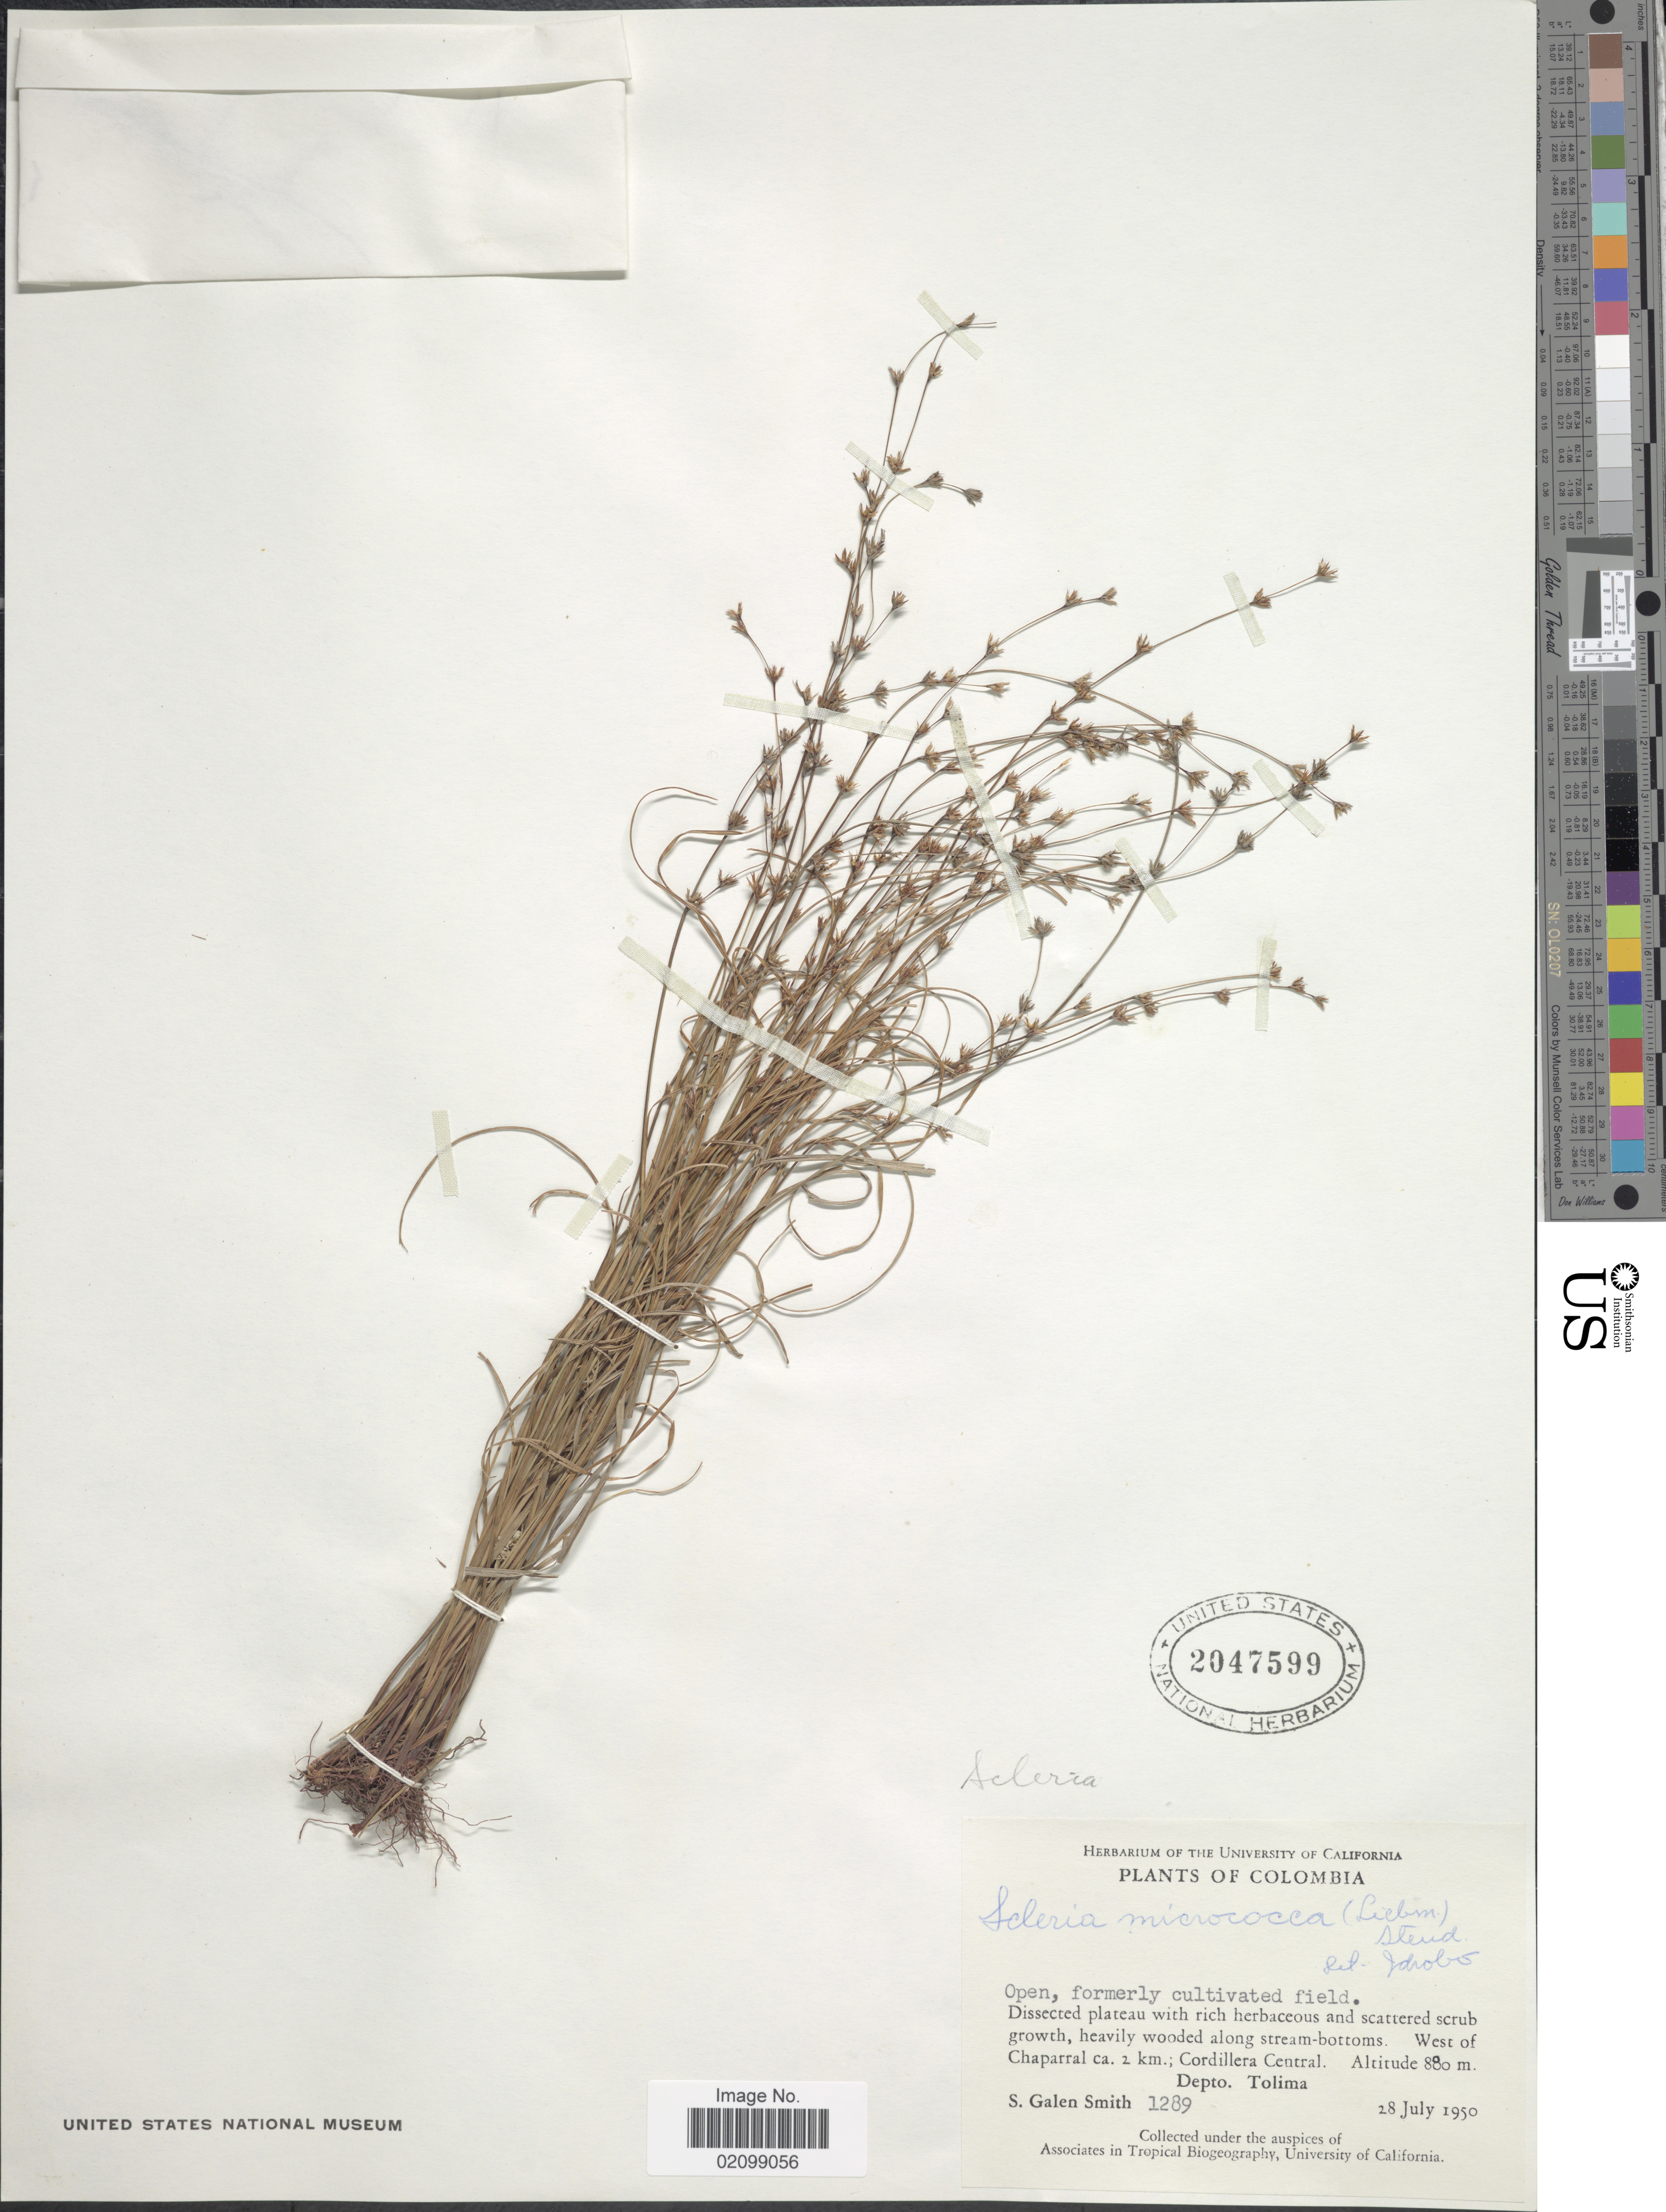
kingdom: Plantae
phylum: Tracheophyta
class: Liliopsida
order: Poales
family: Cyperaceae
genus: Scleria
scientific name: Scleria micrococca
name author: (Liebm.) Steud.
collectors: S. G. Smith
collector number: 1289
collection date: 1950-07-28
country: Colombia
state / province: Tolima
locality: West of Chaparral ca. 2 km.; Cordillera Central. Depto. Tolima.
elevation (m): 880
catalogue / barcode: US 2047599